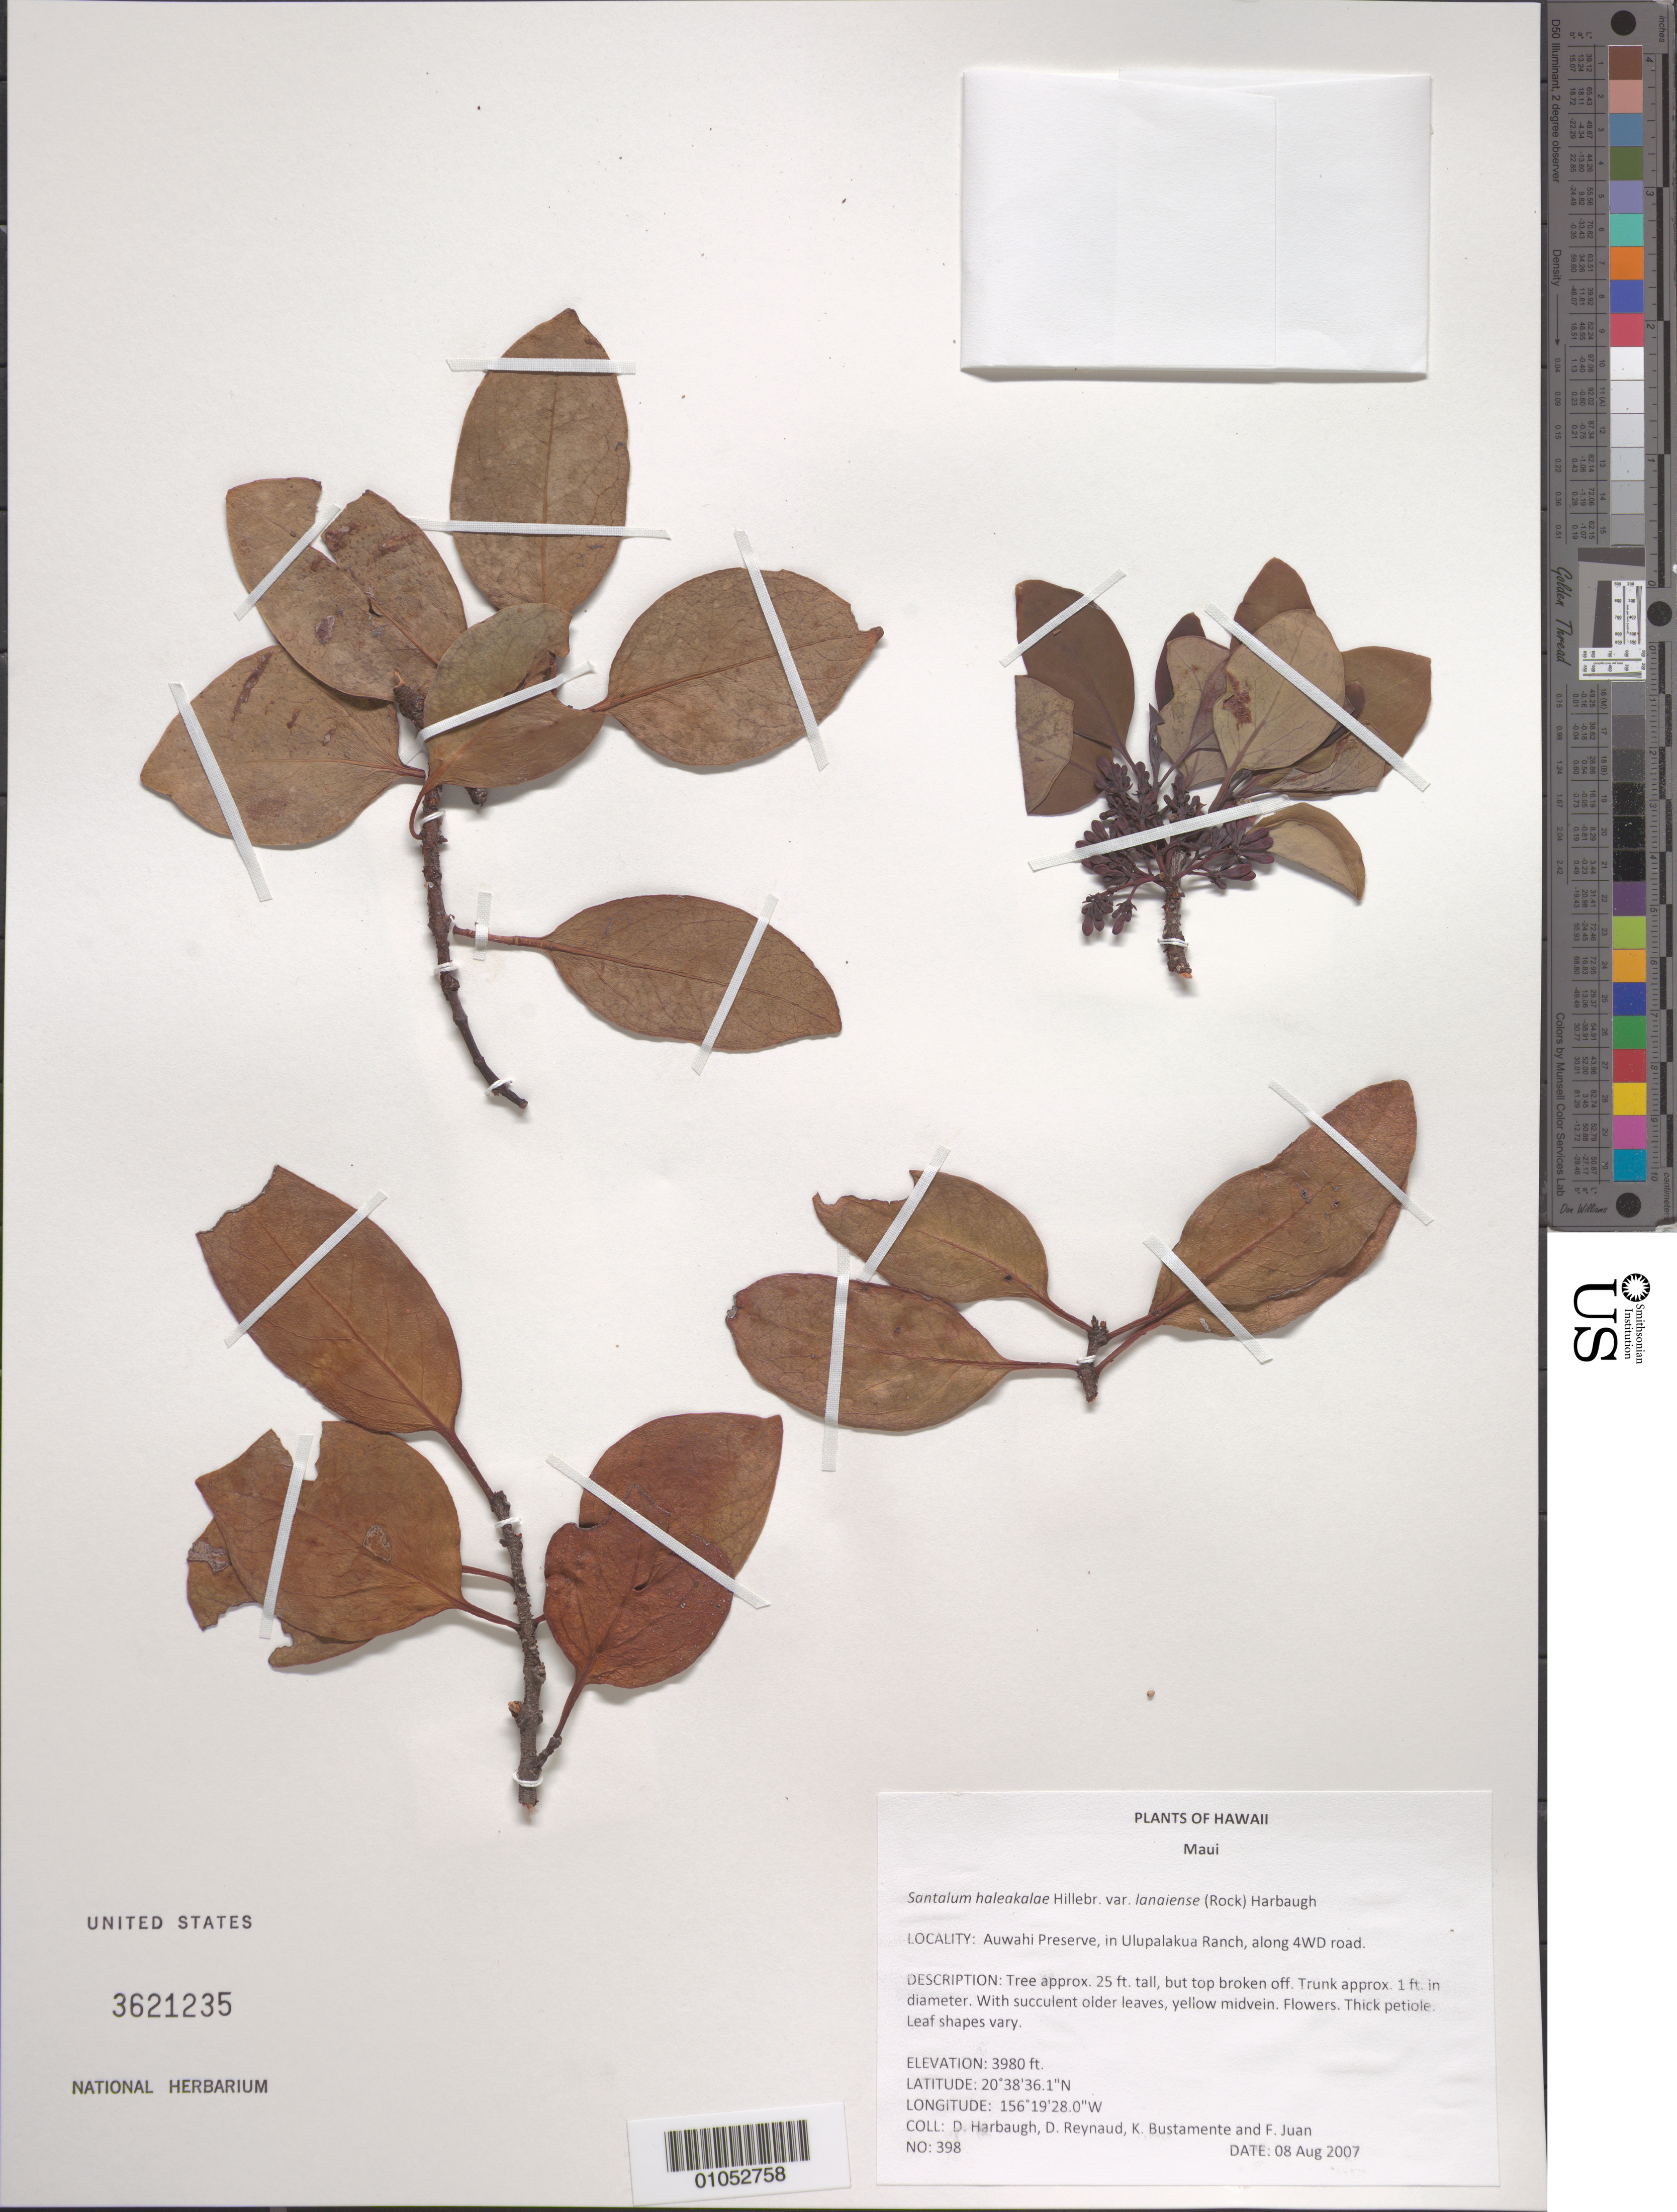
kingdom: Plantae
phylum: Tracheophyta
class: Magnoliopsida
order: Santalales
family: Santalaceae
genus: Santalum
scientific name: Santalum haleakalae var. lanaiense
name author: (Rock) Harbaugh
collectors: D. Harbaugh, D. Reynaud, K. M. Bustamente & F. Juan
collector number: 398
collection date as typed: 8 Aug 2007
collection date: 2007-08-08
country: United States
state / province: Hawaii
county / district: Maui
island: Maui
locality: Auwahi Preserve, in Ulupalakua Ranch, along 4WD road.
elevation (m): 1213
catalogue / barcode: US 3621235